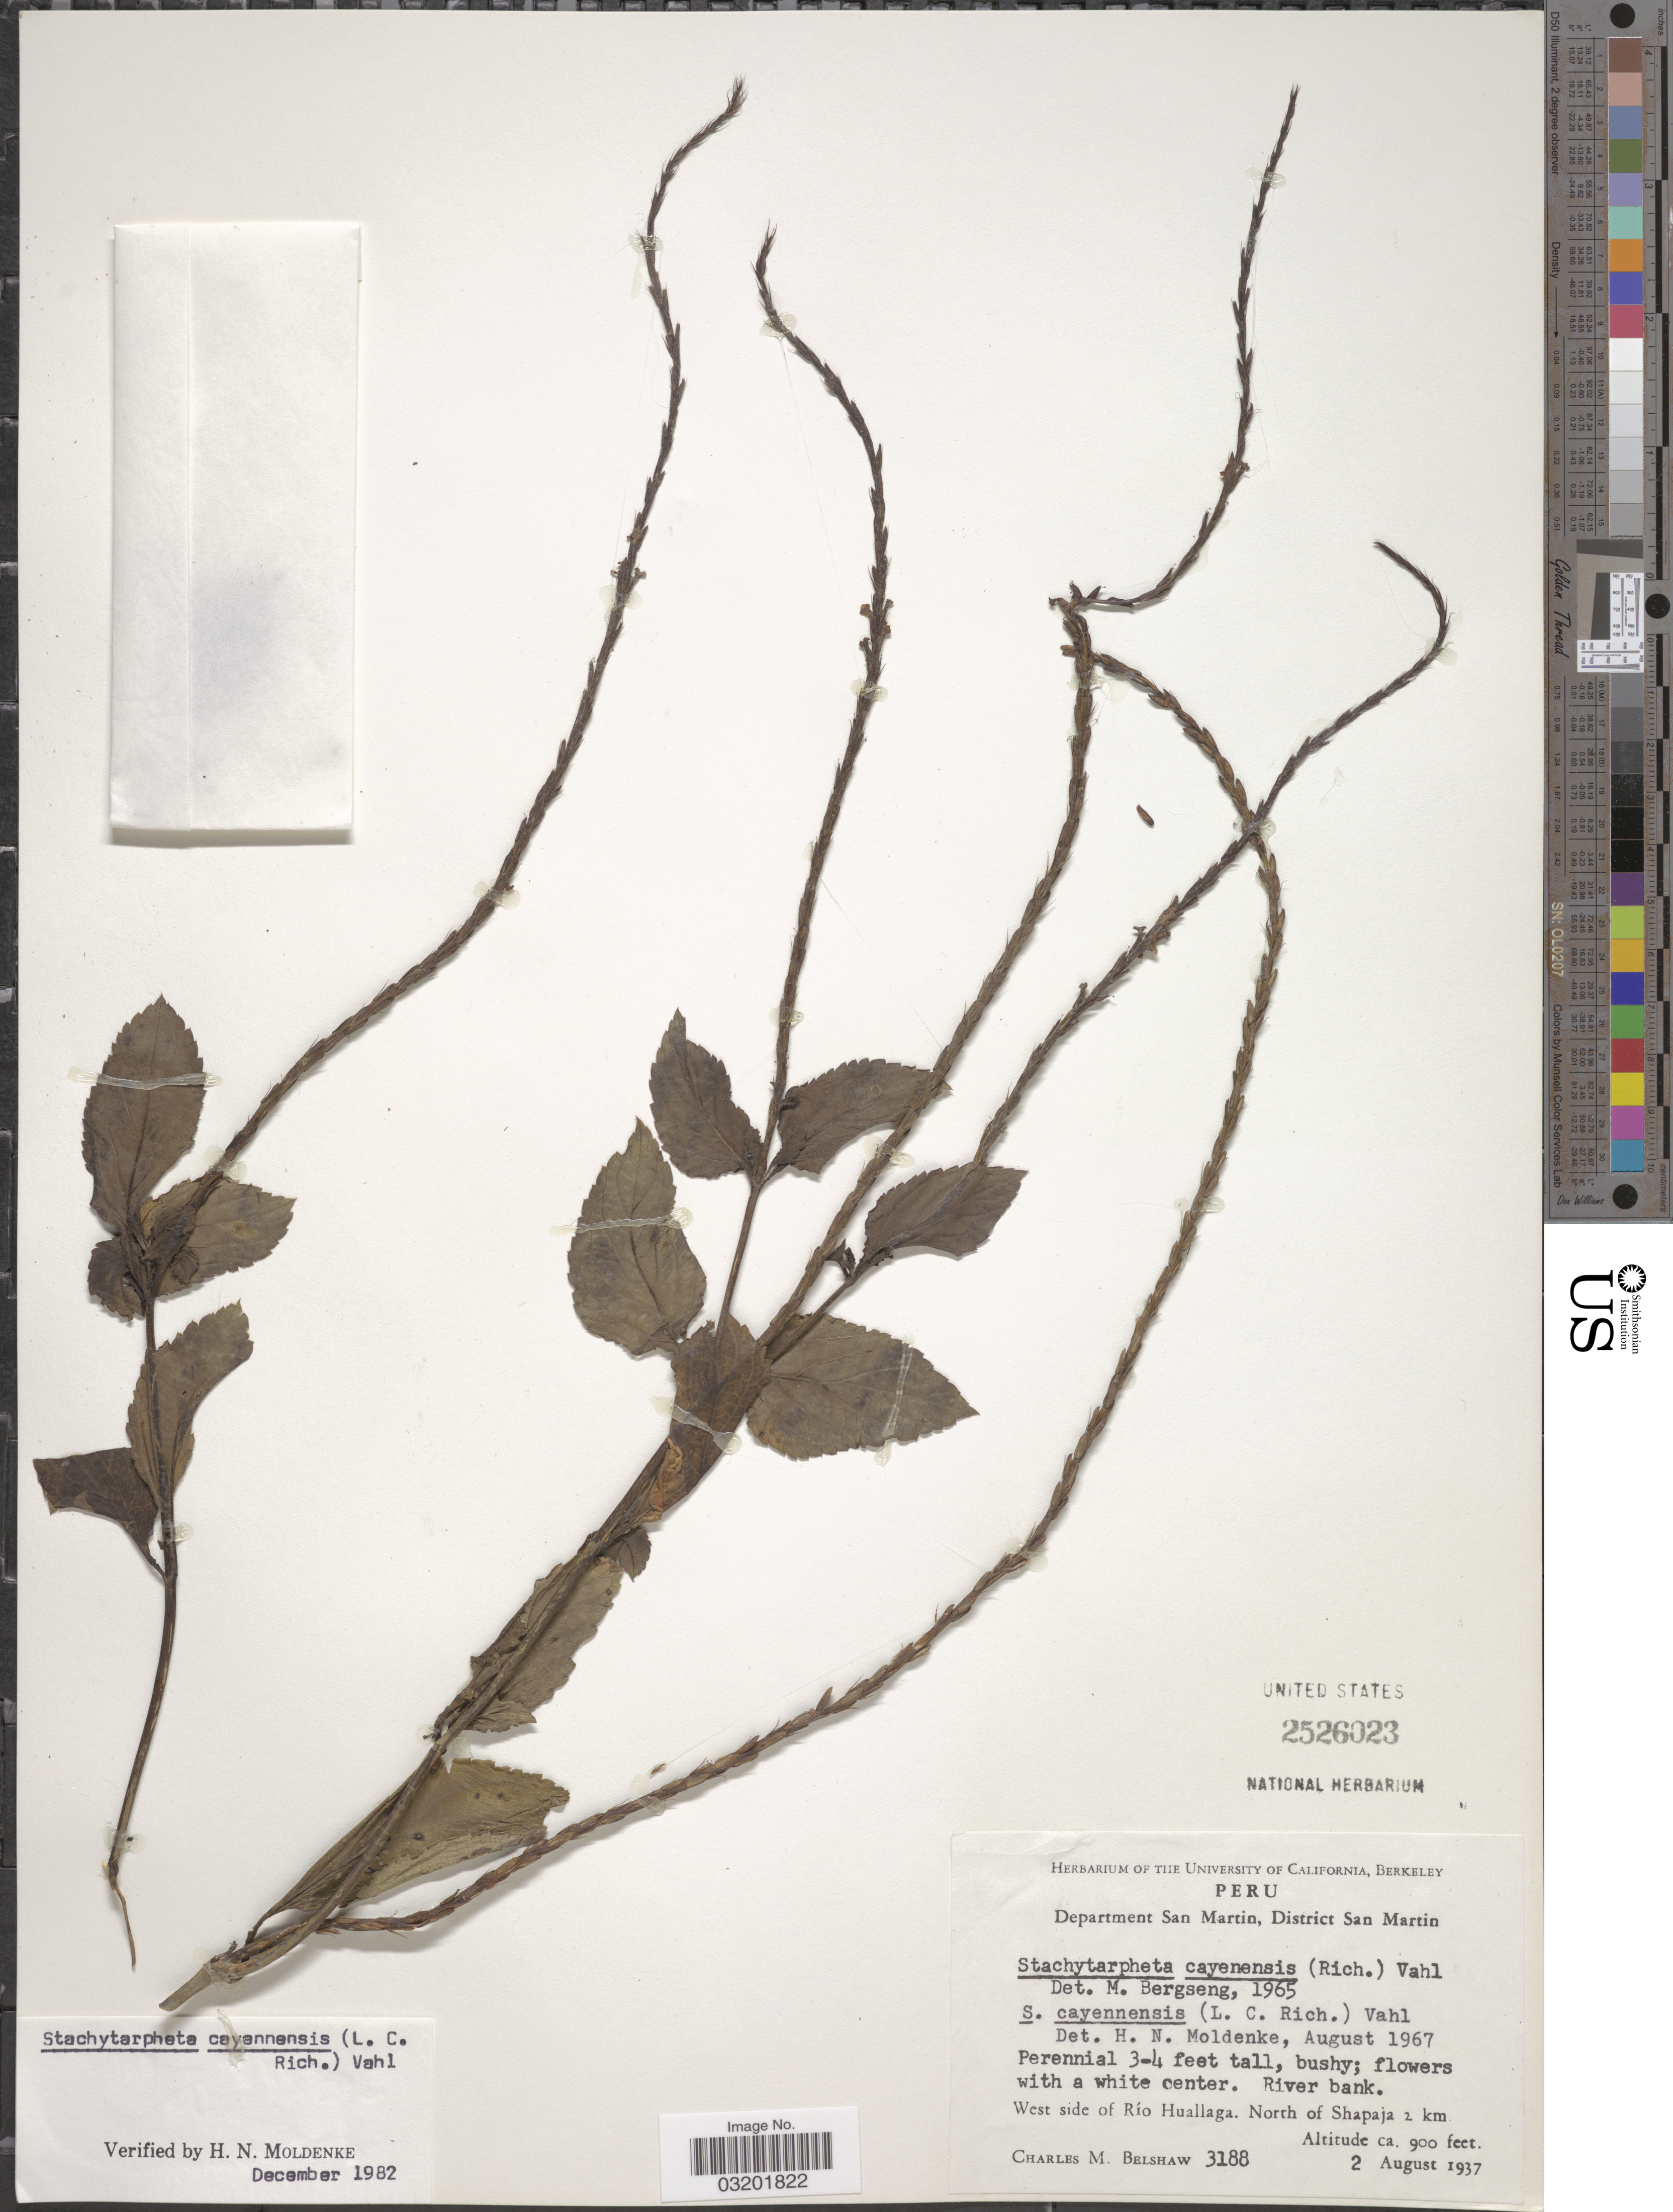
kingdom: Plantae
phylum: Tracheophyta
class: Magnoliopsida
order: Lamiales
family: Verbenaceae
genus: Stachytarpheta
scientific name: Stachytarpheta cayennensis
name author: (Rich.) Vahl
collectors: C. Shaw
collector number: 3188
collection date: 1937-08-02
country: Peru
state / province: San Martín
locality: Department San Martin, District San Martin. West side of Río Huallaga. North of Shapaja 2 km.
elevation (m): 274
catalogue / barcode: US 2526023